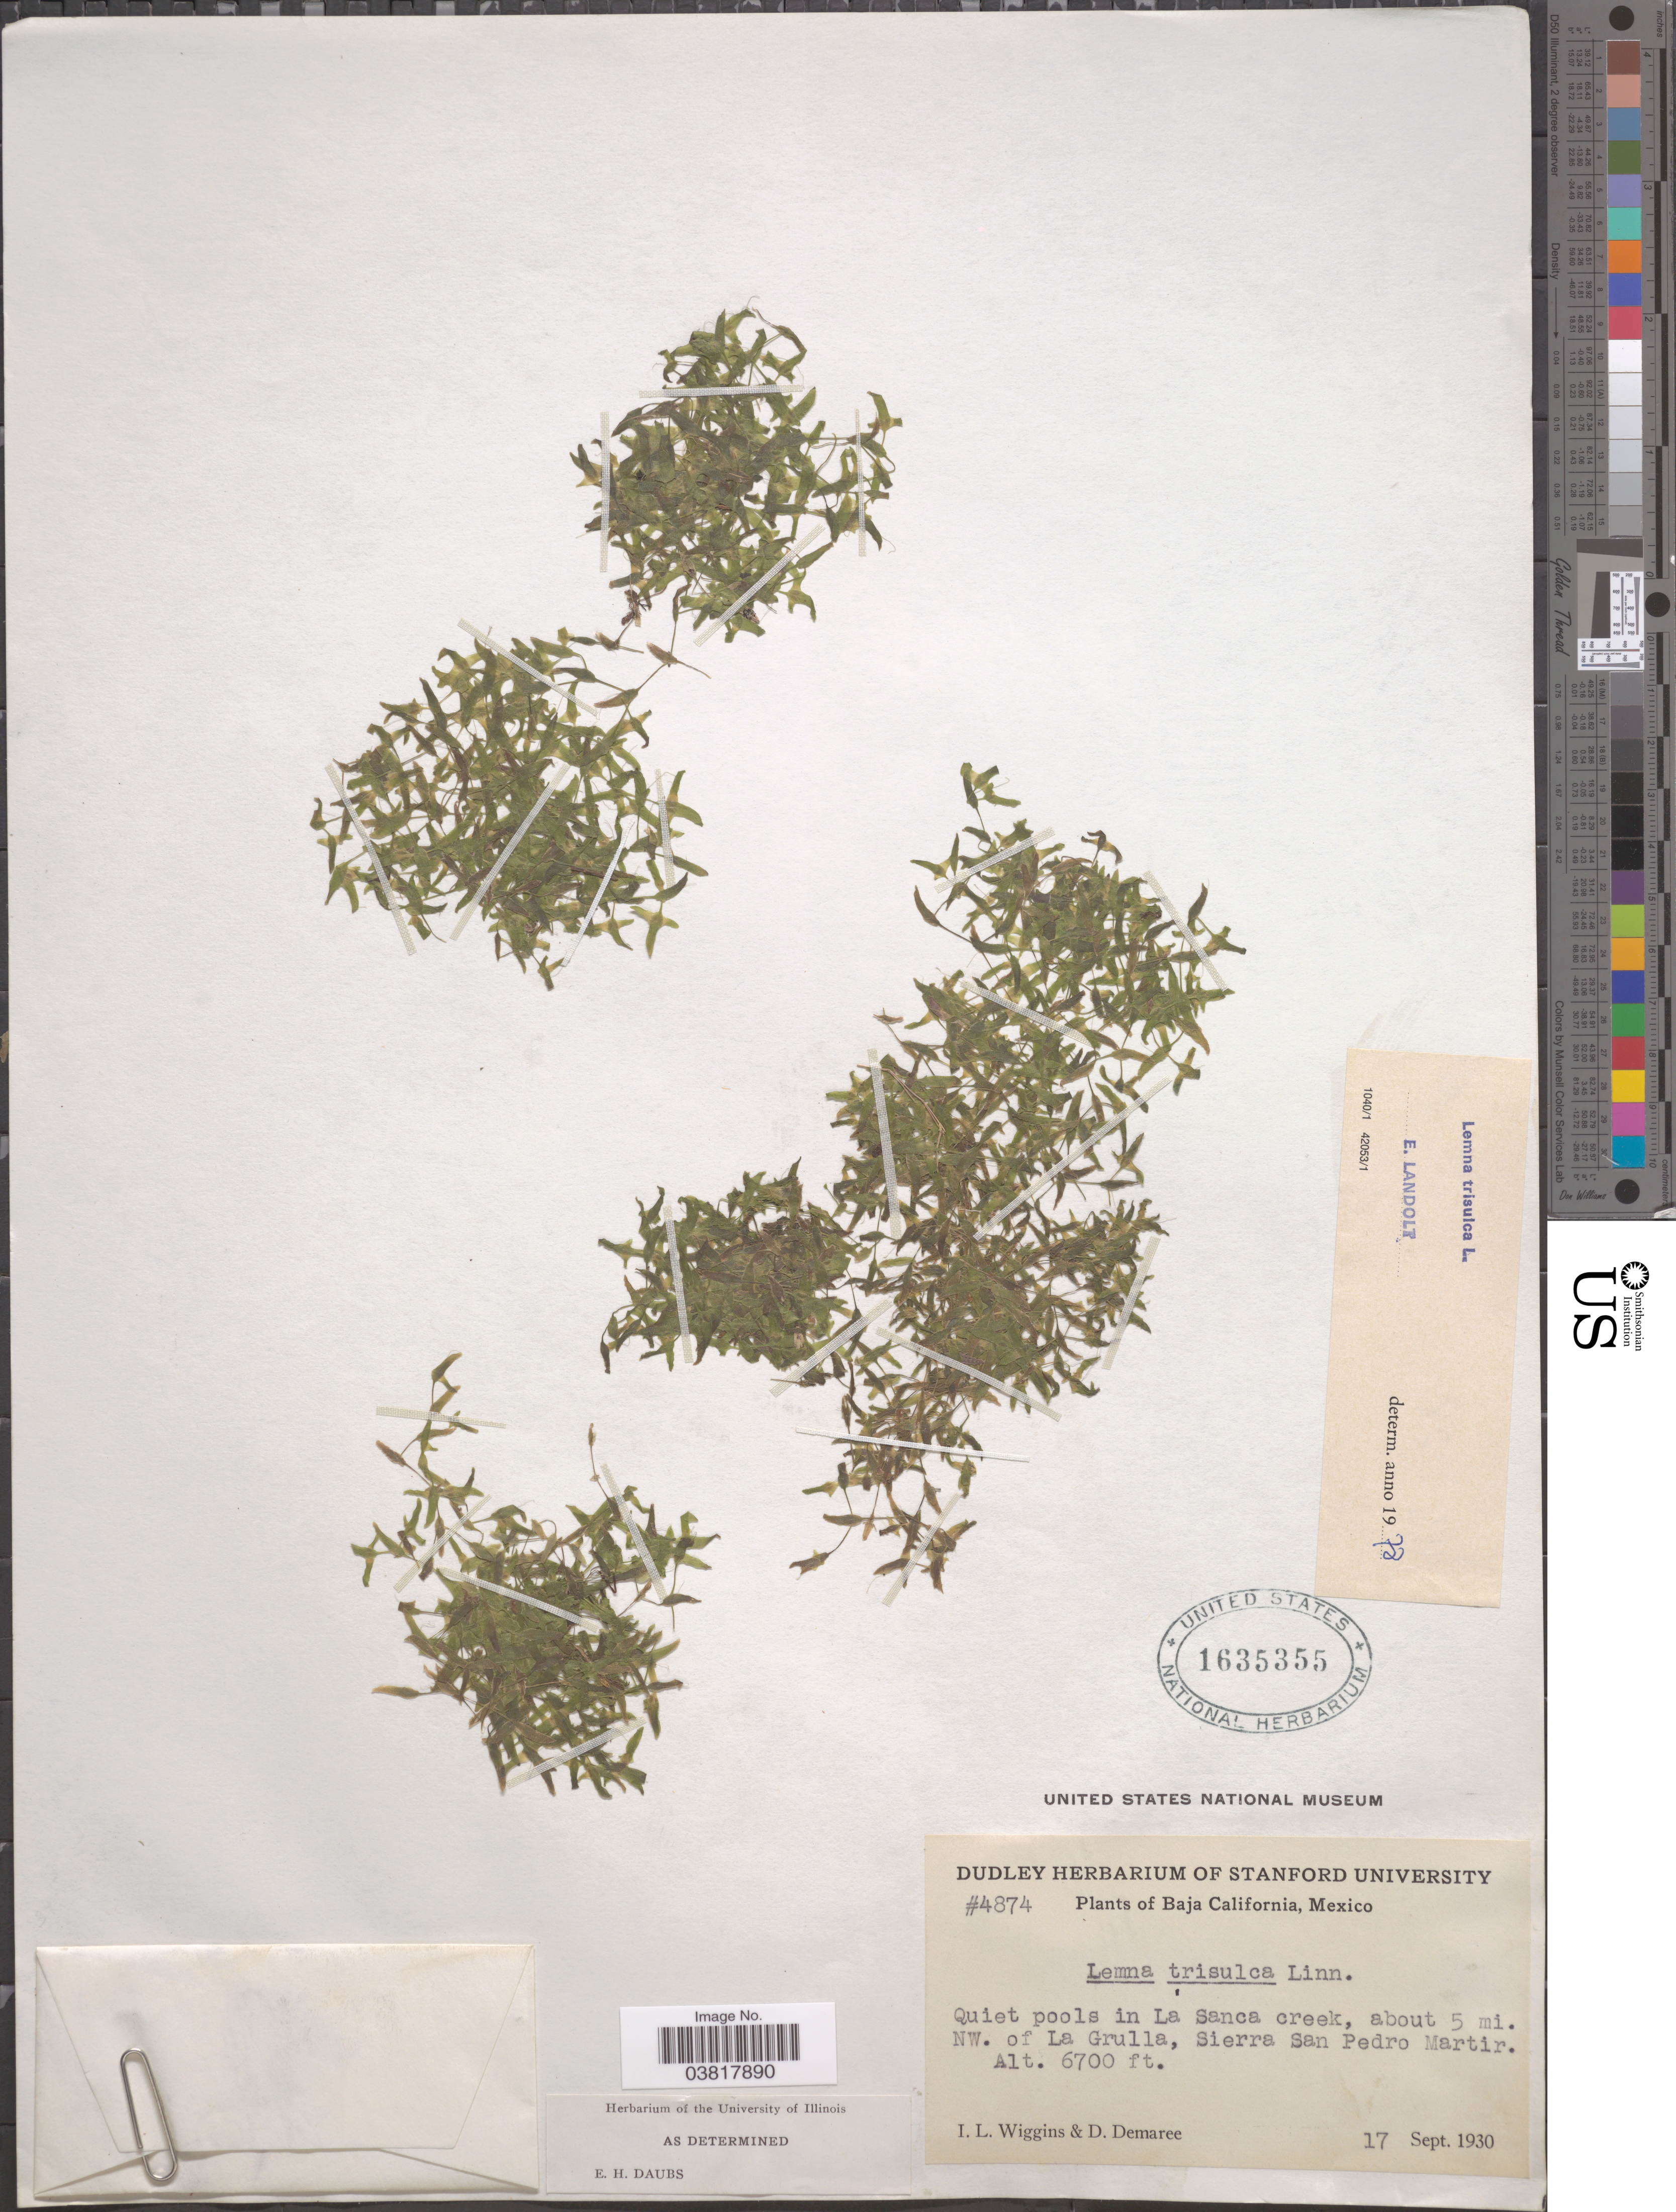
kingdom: Plantae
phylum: Tracheophyta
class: Liliopsida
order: Alismatales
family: Araceae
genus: Lemna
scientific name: Lemna trisulca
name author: L.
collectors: I. L. Wiggins & D. Demaree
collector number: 4874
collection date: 1930-09-17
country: Mexico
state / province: Baja California Norte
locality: Quiet pools in La Sanca creek, about 5 mi. NW. of La Grulla, Sierra San Pedro Martir.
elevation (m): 2042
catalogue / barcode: US 1635355